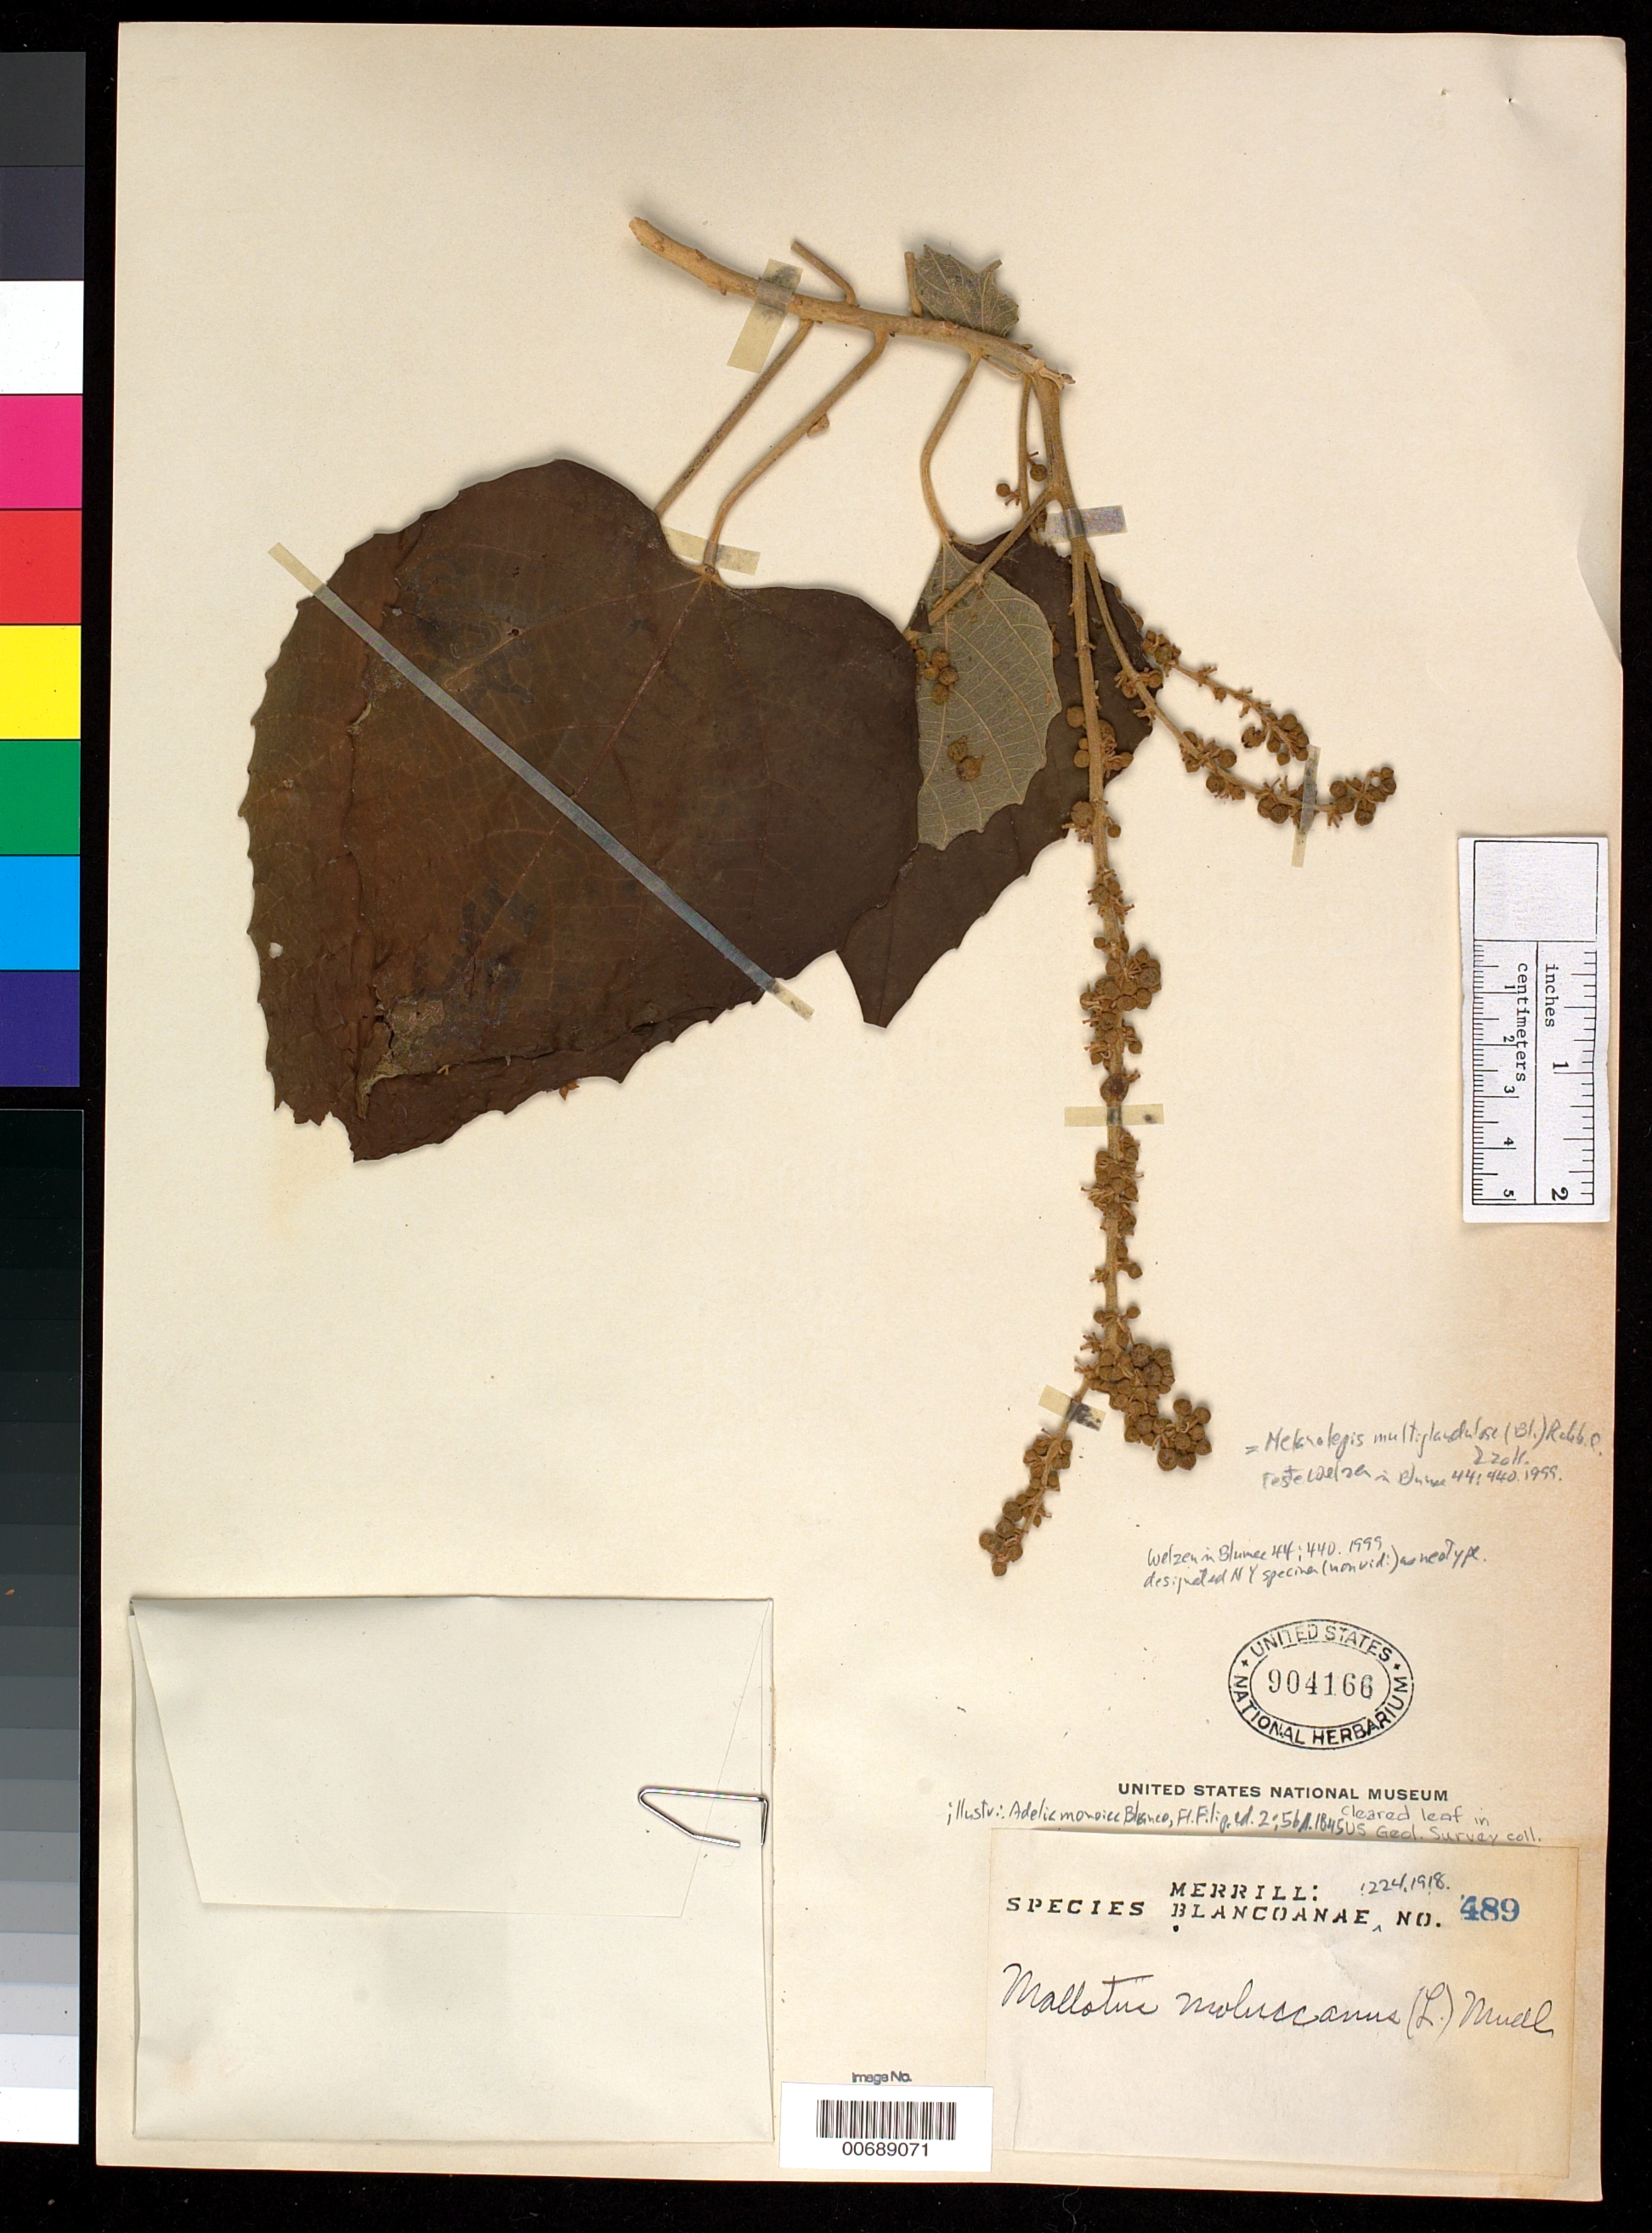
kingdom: Plantae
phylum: Tracheophyta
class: Magnoliopsida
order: Malpighiales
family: Euphorbiaceae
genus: Adelia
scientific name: Adelia monoica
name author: Blanco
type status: Isoneotype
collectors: E. D. Merrill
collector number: Sp. Blancoan. 0489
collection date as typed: Mar 1914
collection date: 1914-03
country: Philippines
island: Luzon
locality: Manila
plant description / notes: Neotype at NY.; Cited by E.D. Merrill in Sp. Blancoan. 224. 1918. Sheet with typewritten notes by Merrill attached.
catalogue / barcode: US 904166